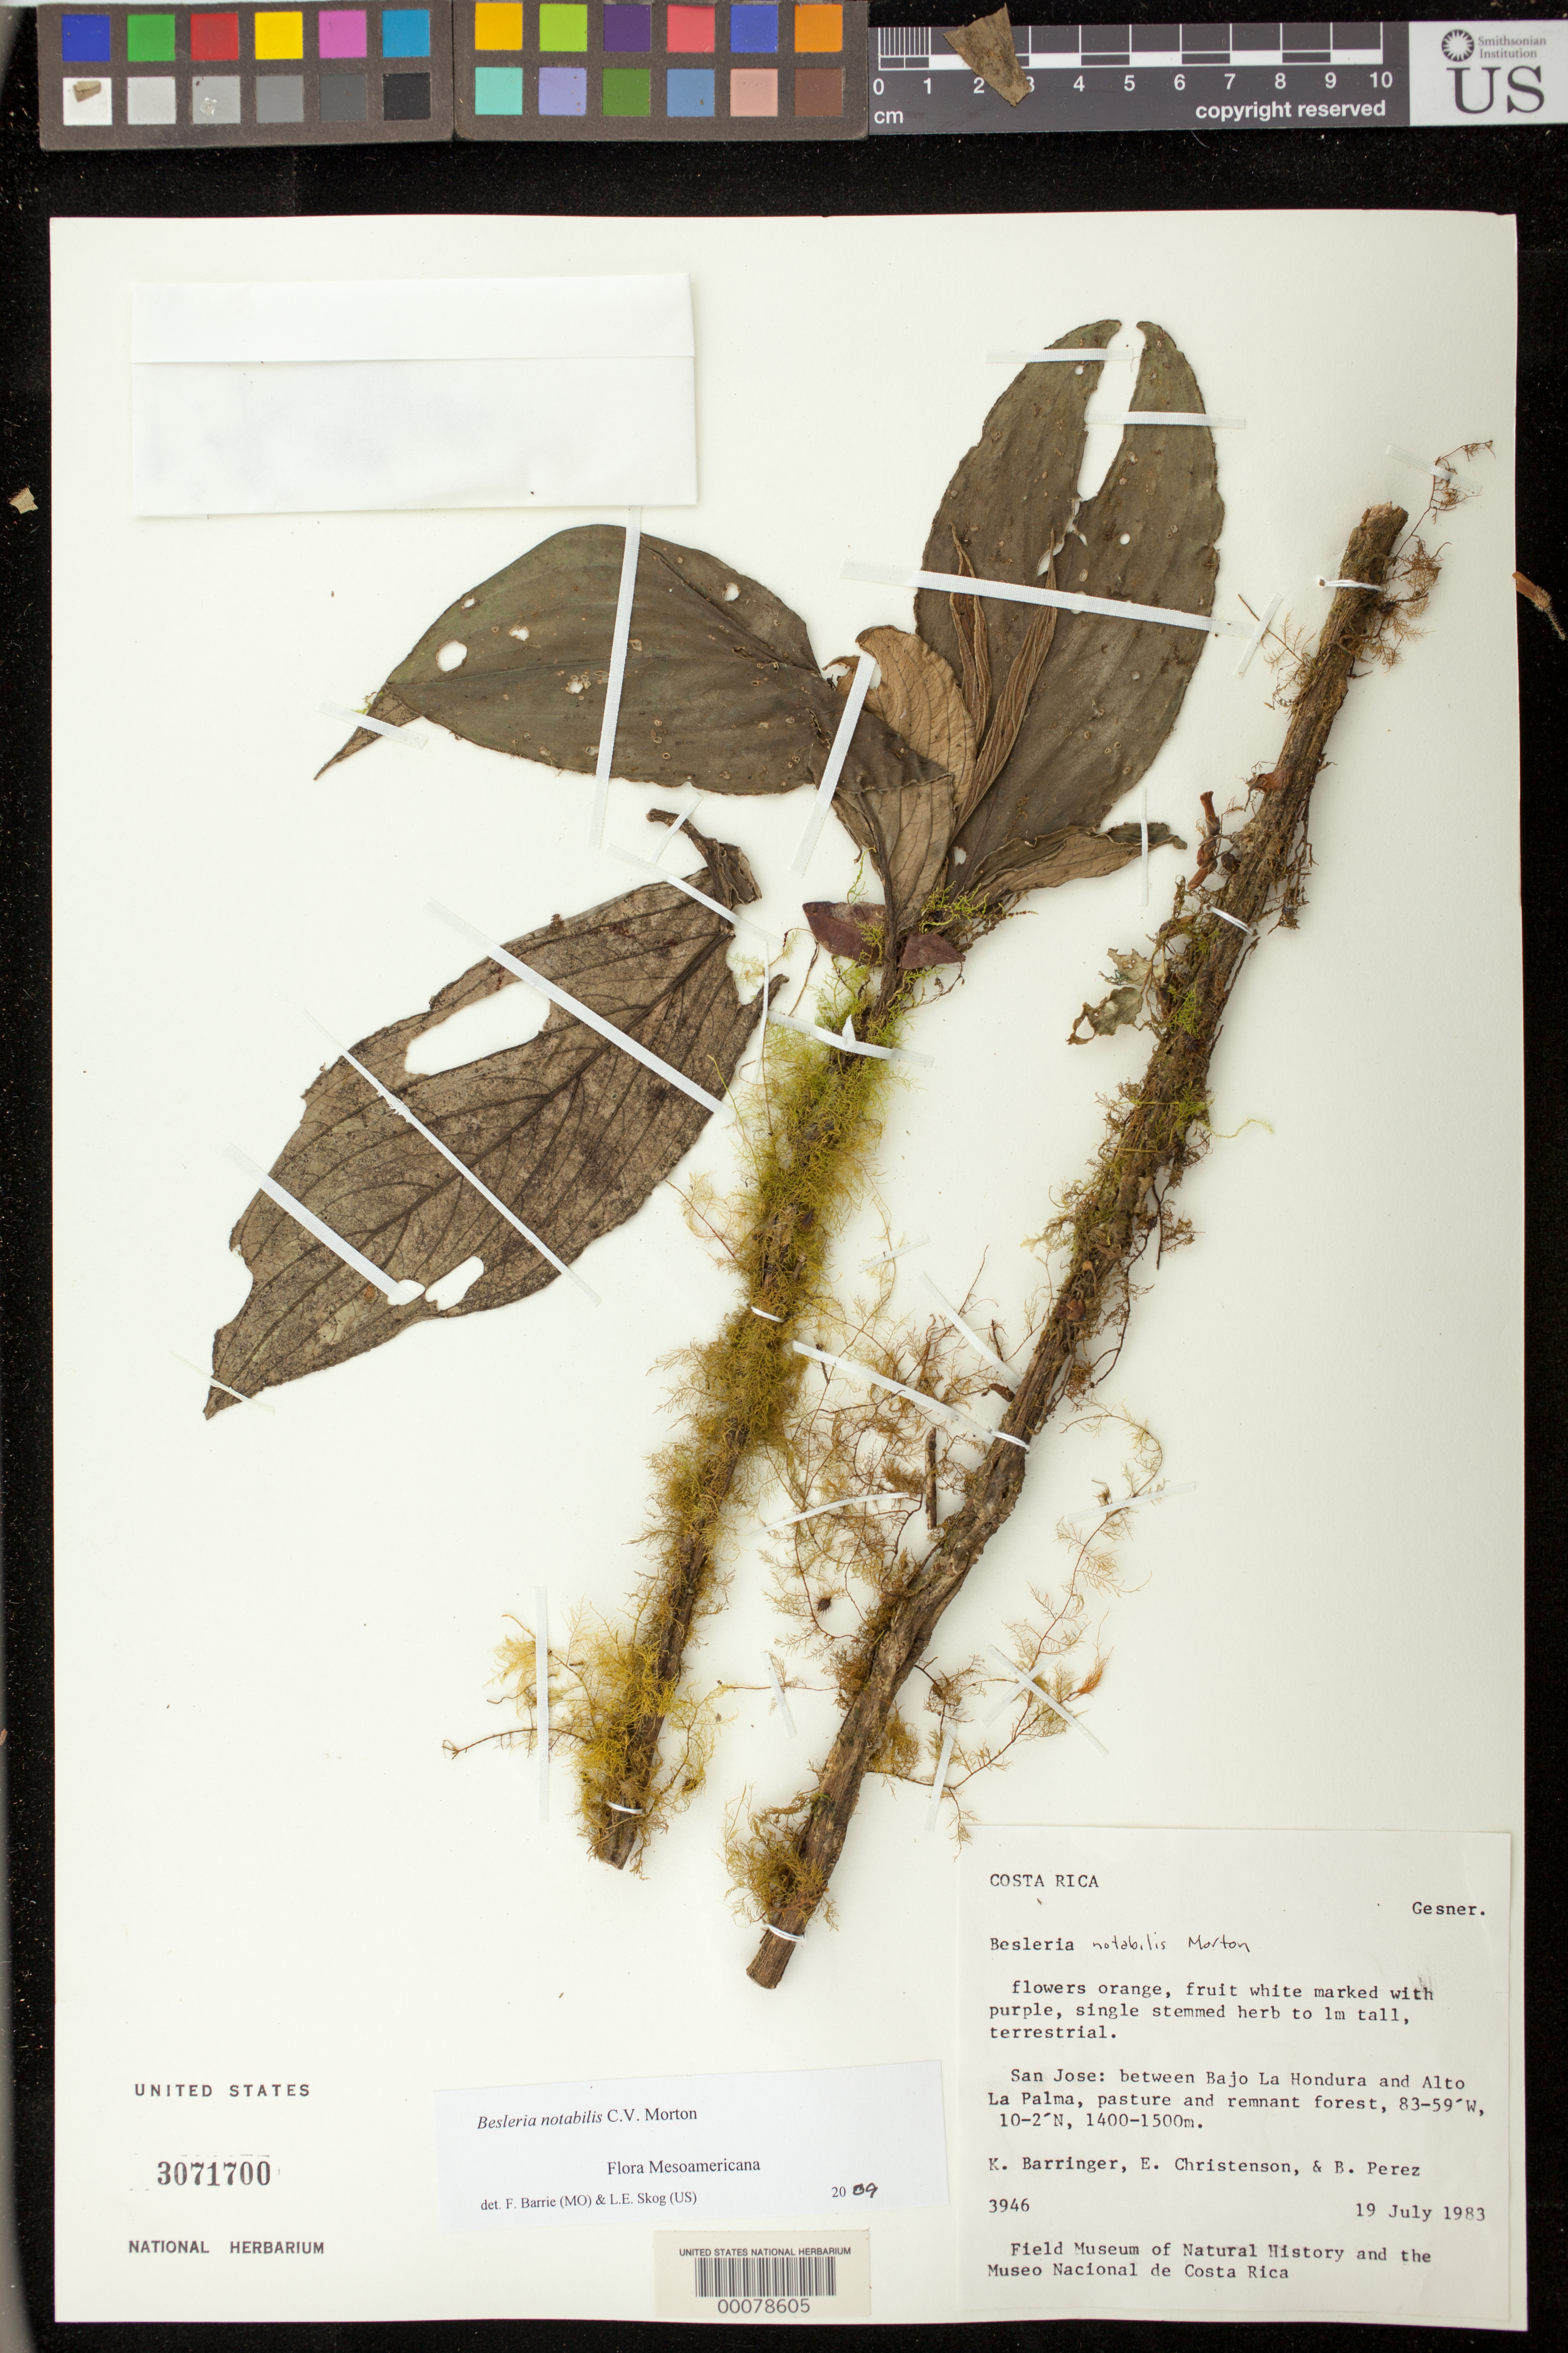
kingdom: Plantae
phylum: Tracheophyta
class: Magnoliopsida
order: Lamiales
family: Gesneriaceae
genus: Besleria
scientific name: Besleria notabilis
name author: C.V. Morton in Standl.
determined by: Skog, Laurence E.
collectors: K. A. Barringer, E. Christenson & B. Perez G.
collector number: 3946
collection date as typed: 19 Jul 1983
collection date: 1983-07-19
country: Costa Rica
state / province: San José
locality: San Jose: between Bajo La Hondura and Alto la Palma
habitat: Pasture and remnant forest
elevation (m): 1400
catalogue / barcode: US 3071700